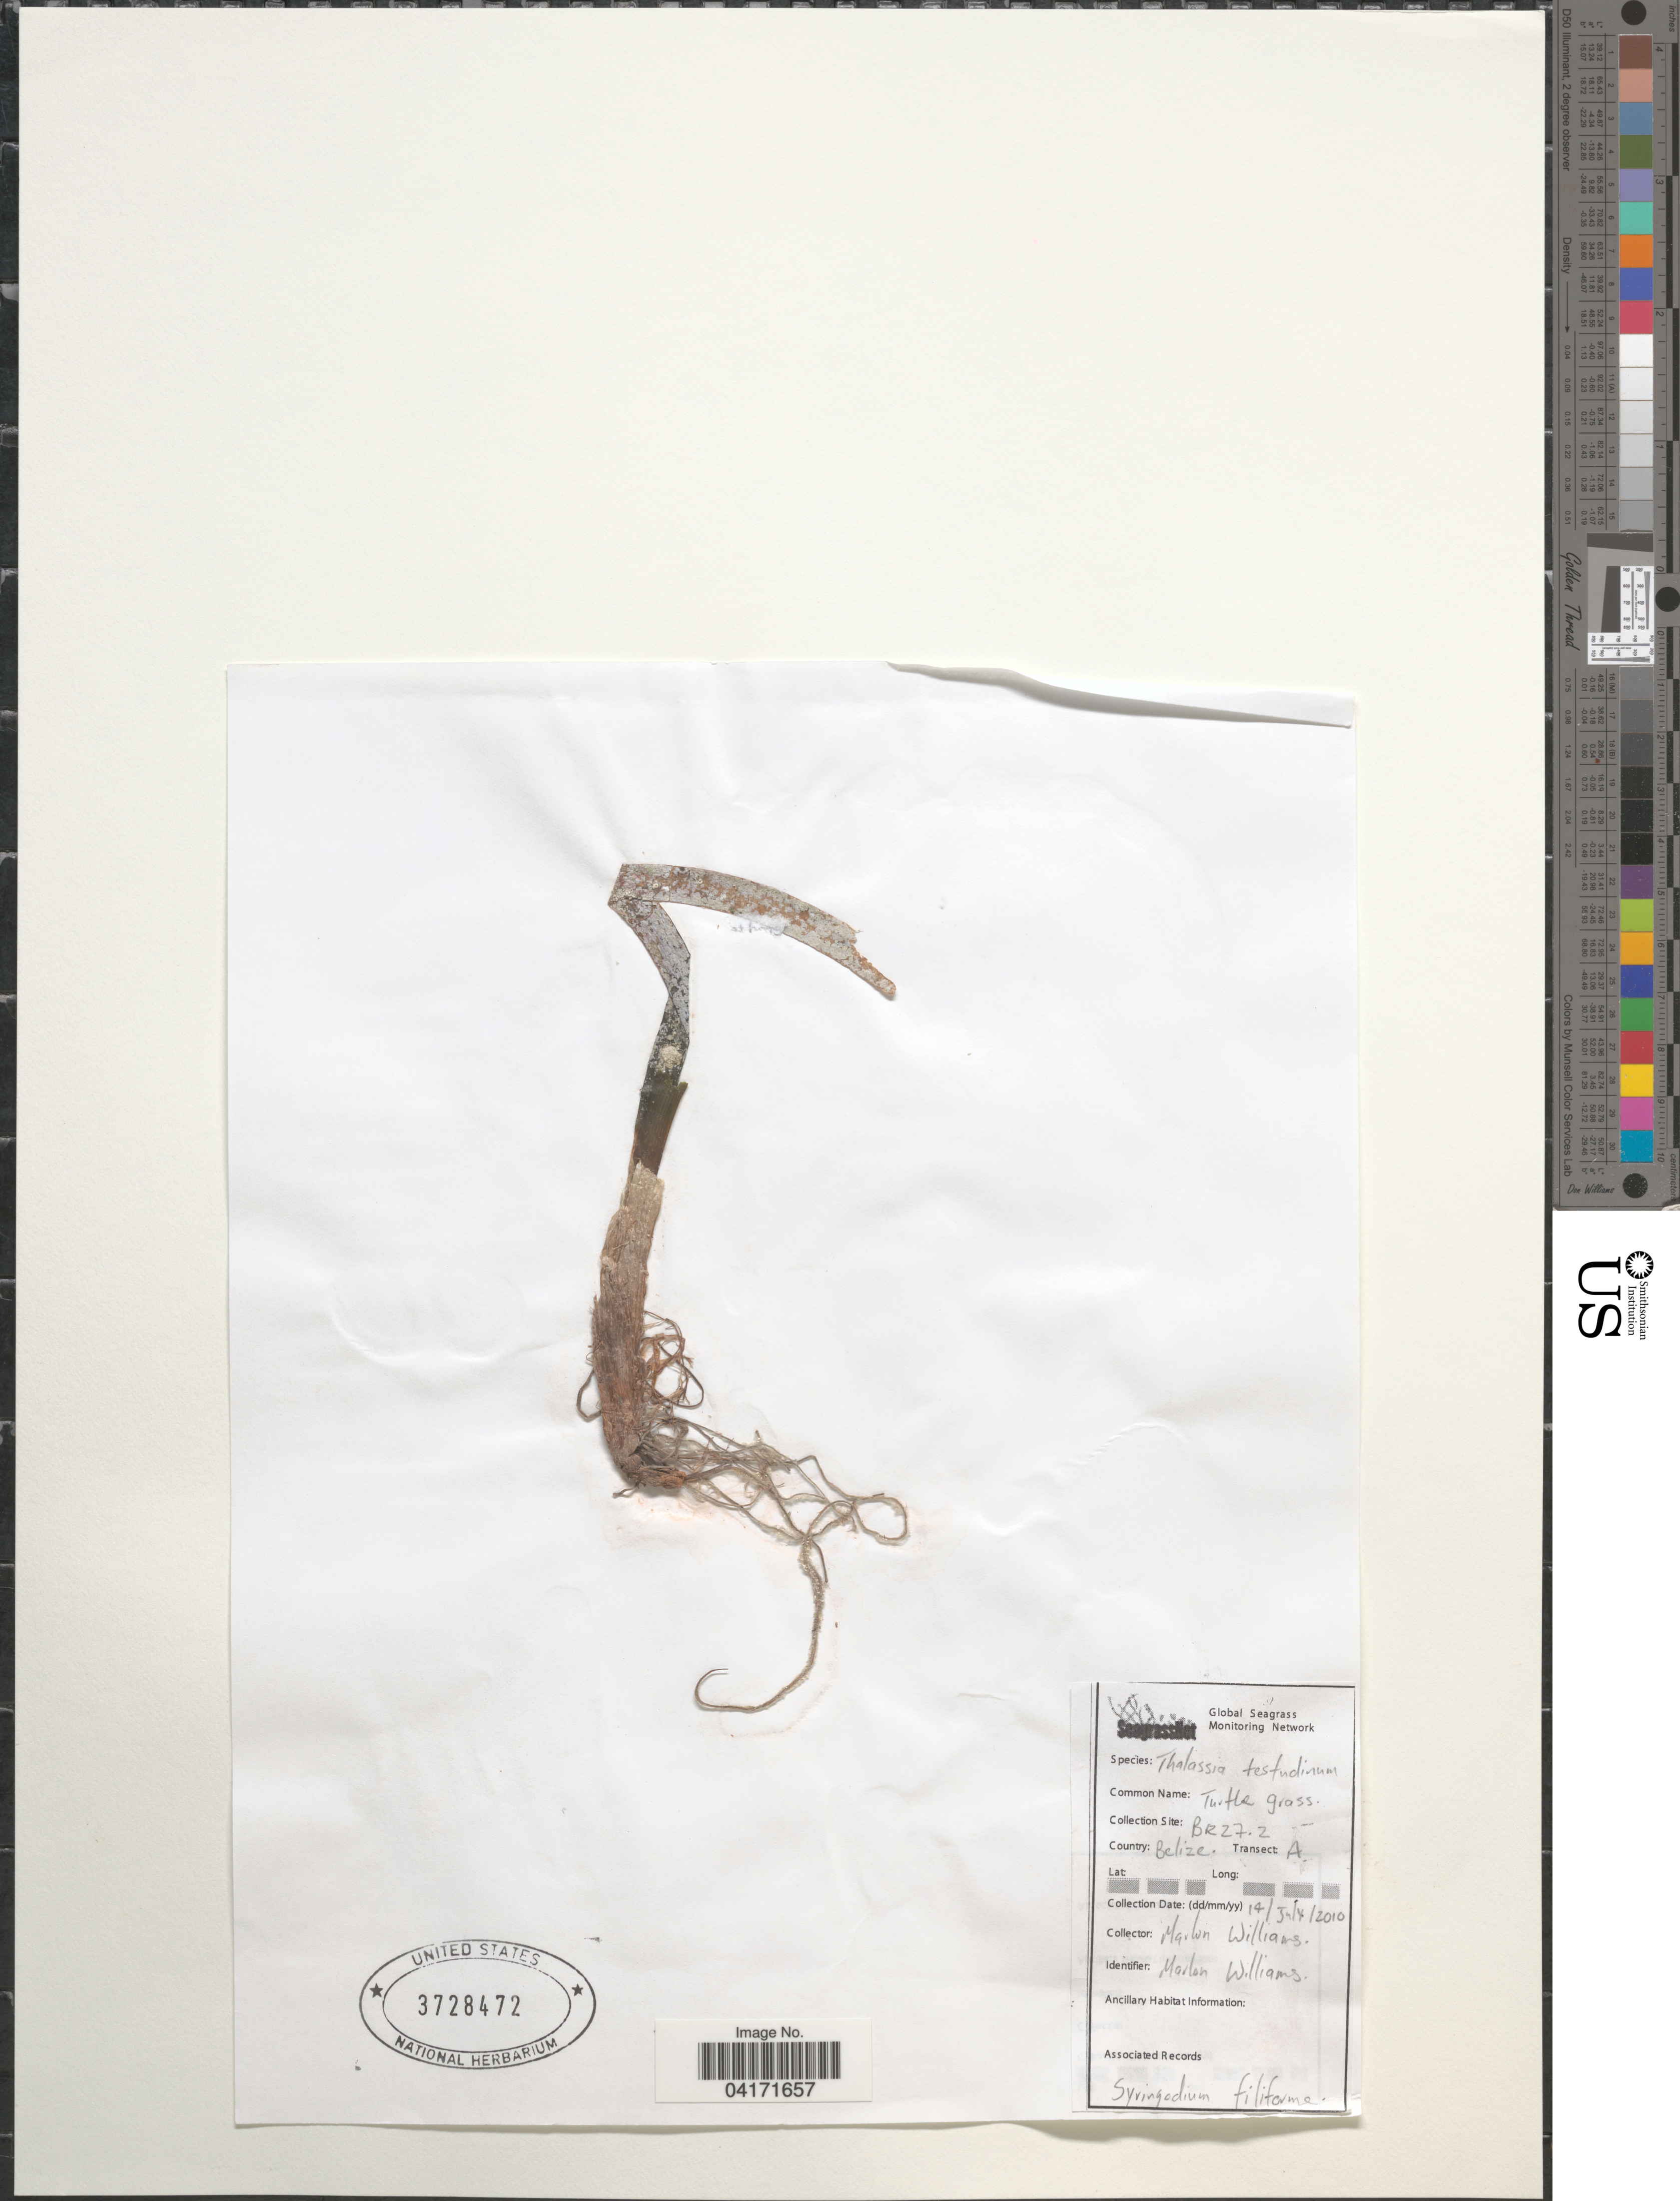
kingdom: Plantae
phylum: Tracheophyta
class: Liliopsida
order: Alismatales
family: Hydrocharitaceae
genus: Thalassia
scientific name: Thalassia testudinum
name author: Banks & Sol. ex K.D. Koenig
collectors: Mr. Williams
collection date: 2010-07-14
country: Belize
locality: BR27.2. Transect: A.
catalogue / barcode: US 3728472